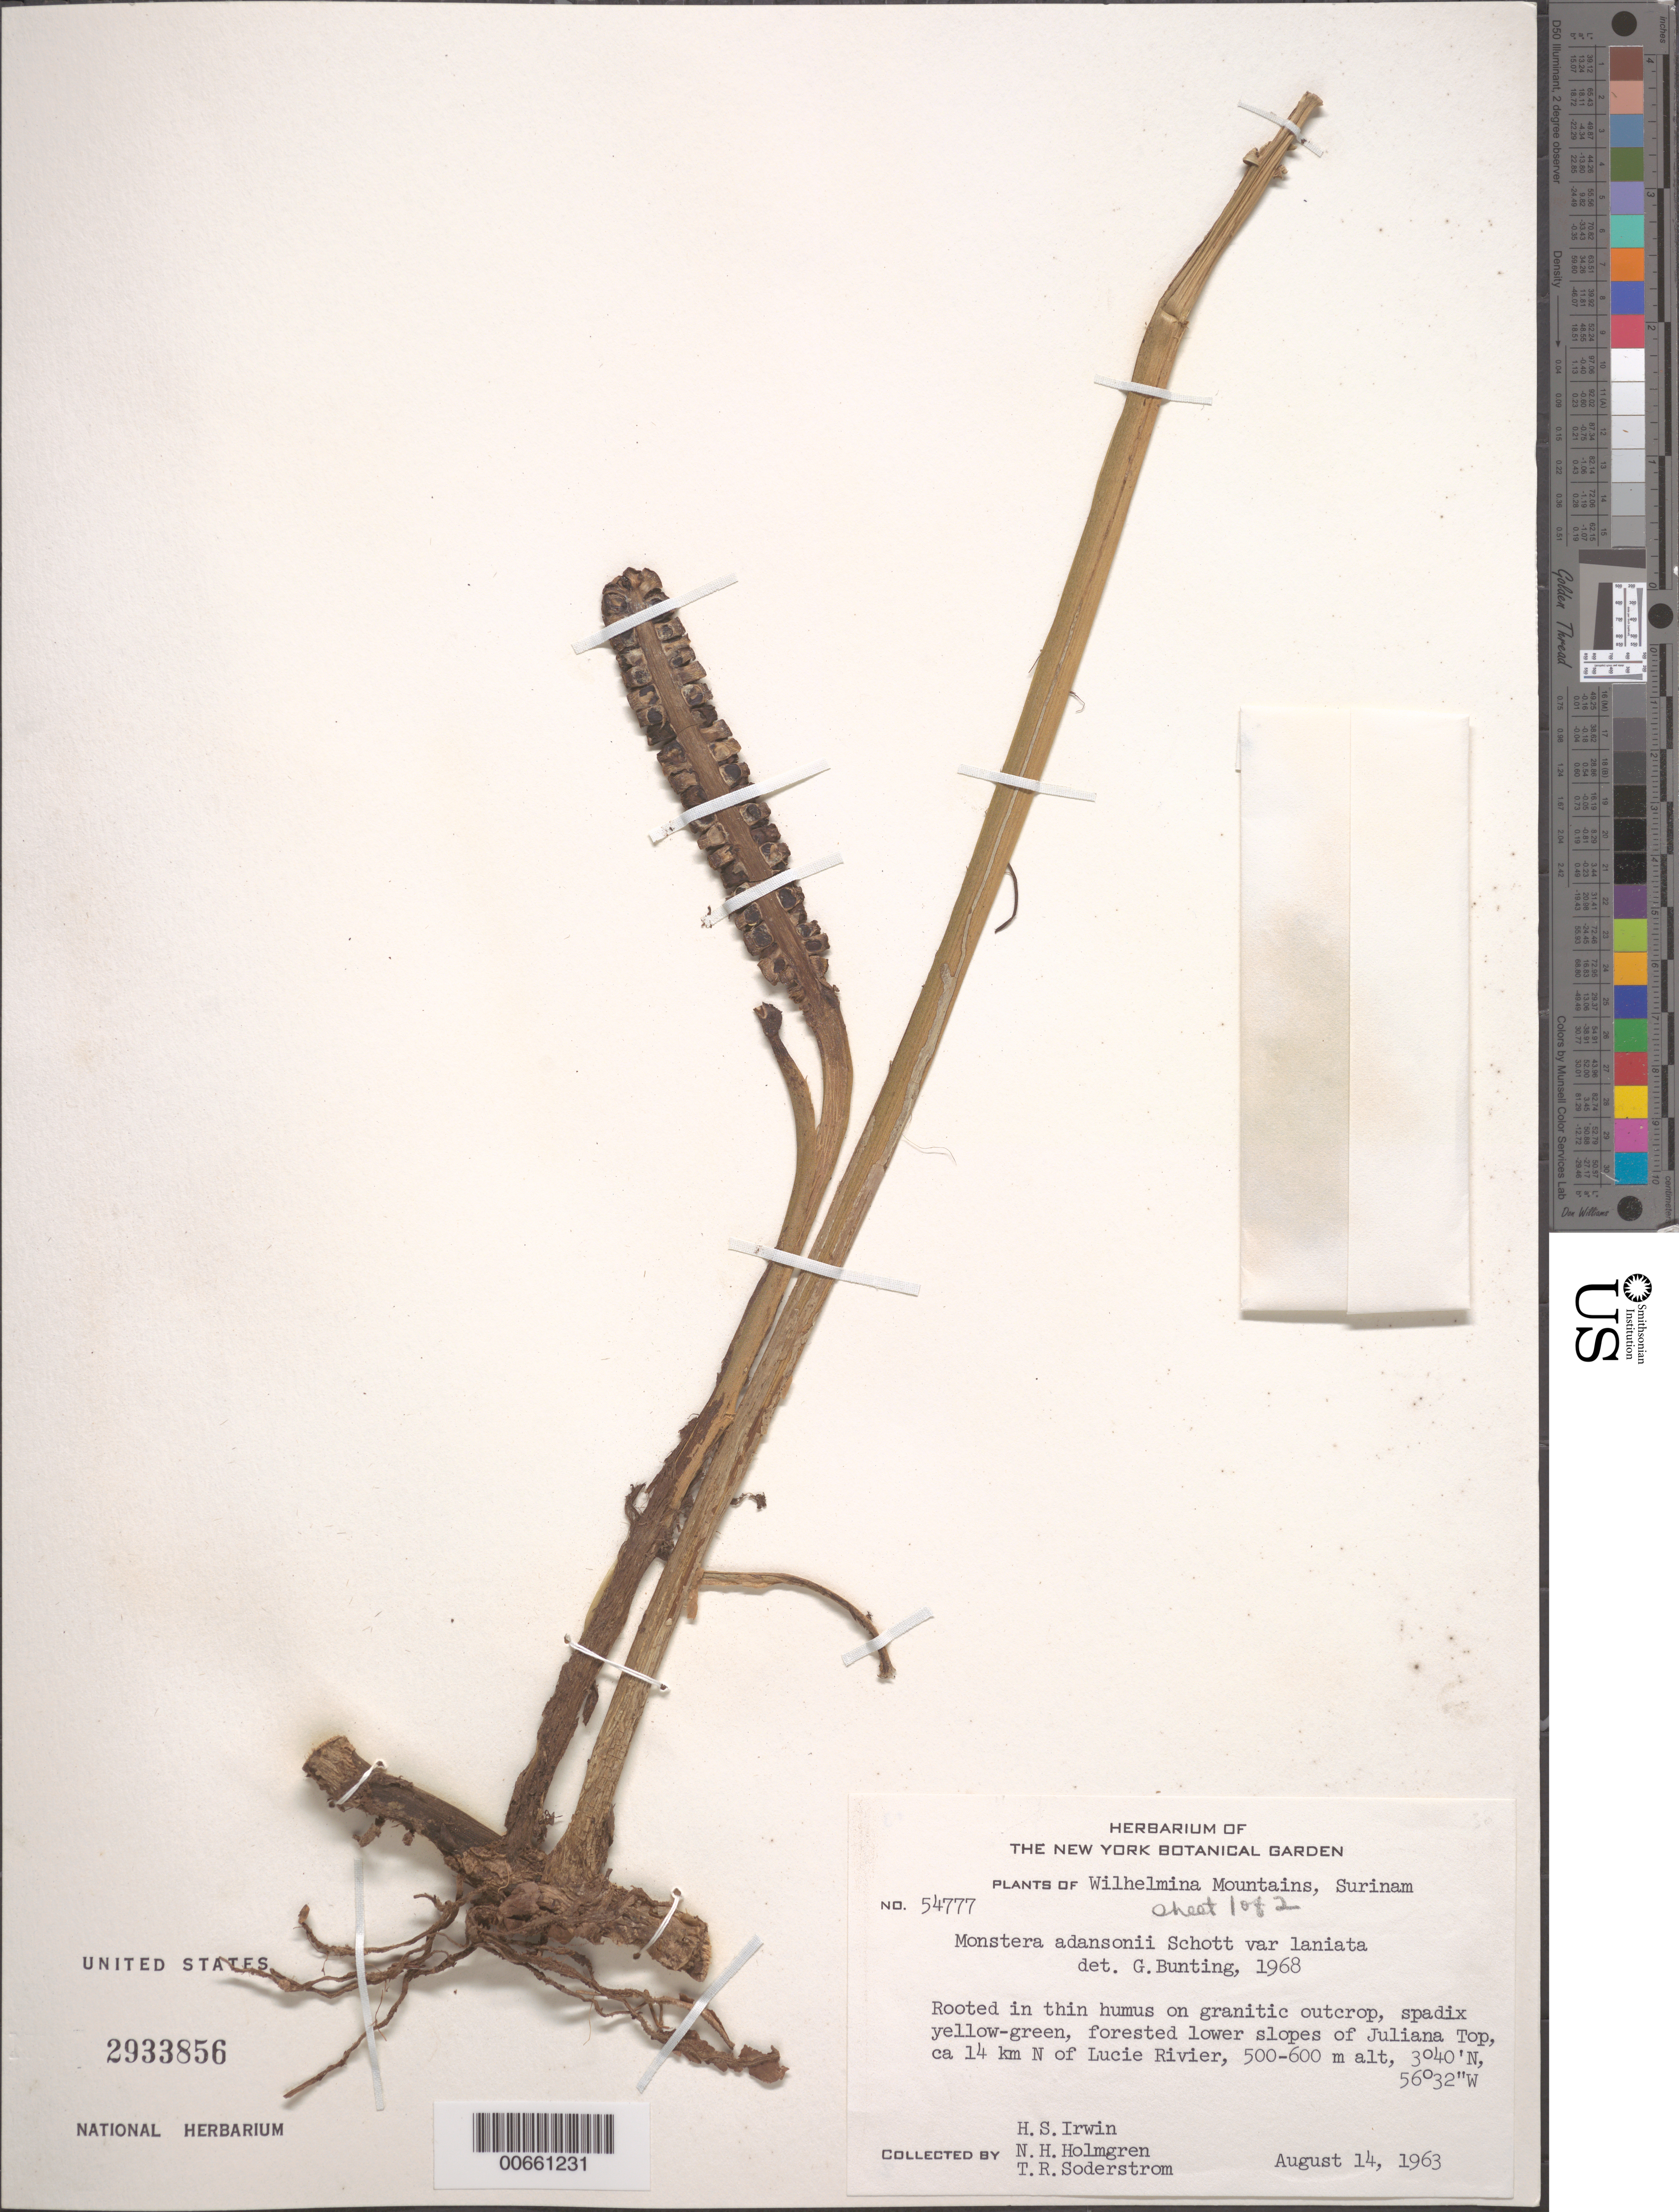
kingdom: Plantae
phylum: Tracheophyta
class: Liliopsida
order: Alismatales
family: Araceae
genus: Monstera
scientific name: Monstera adansonii var. laniata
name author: Schott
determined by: Bunting, G. S.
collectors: H. Irwin, G. T. Prance, T. R. Soderstrom & N. H. Holmgren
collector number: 54777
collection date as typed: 14-Aug-63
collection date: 1963-08-14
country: Suriname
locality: Juliana Top, 14 km N of Lucie R., Wilhelmina Gebergte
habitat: Forested lower slopes of Juliana Top, rooted in thin humus on granitic outcrop,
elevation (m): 500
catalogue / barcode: US 2933856